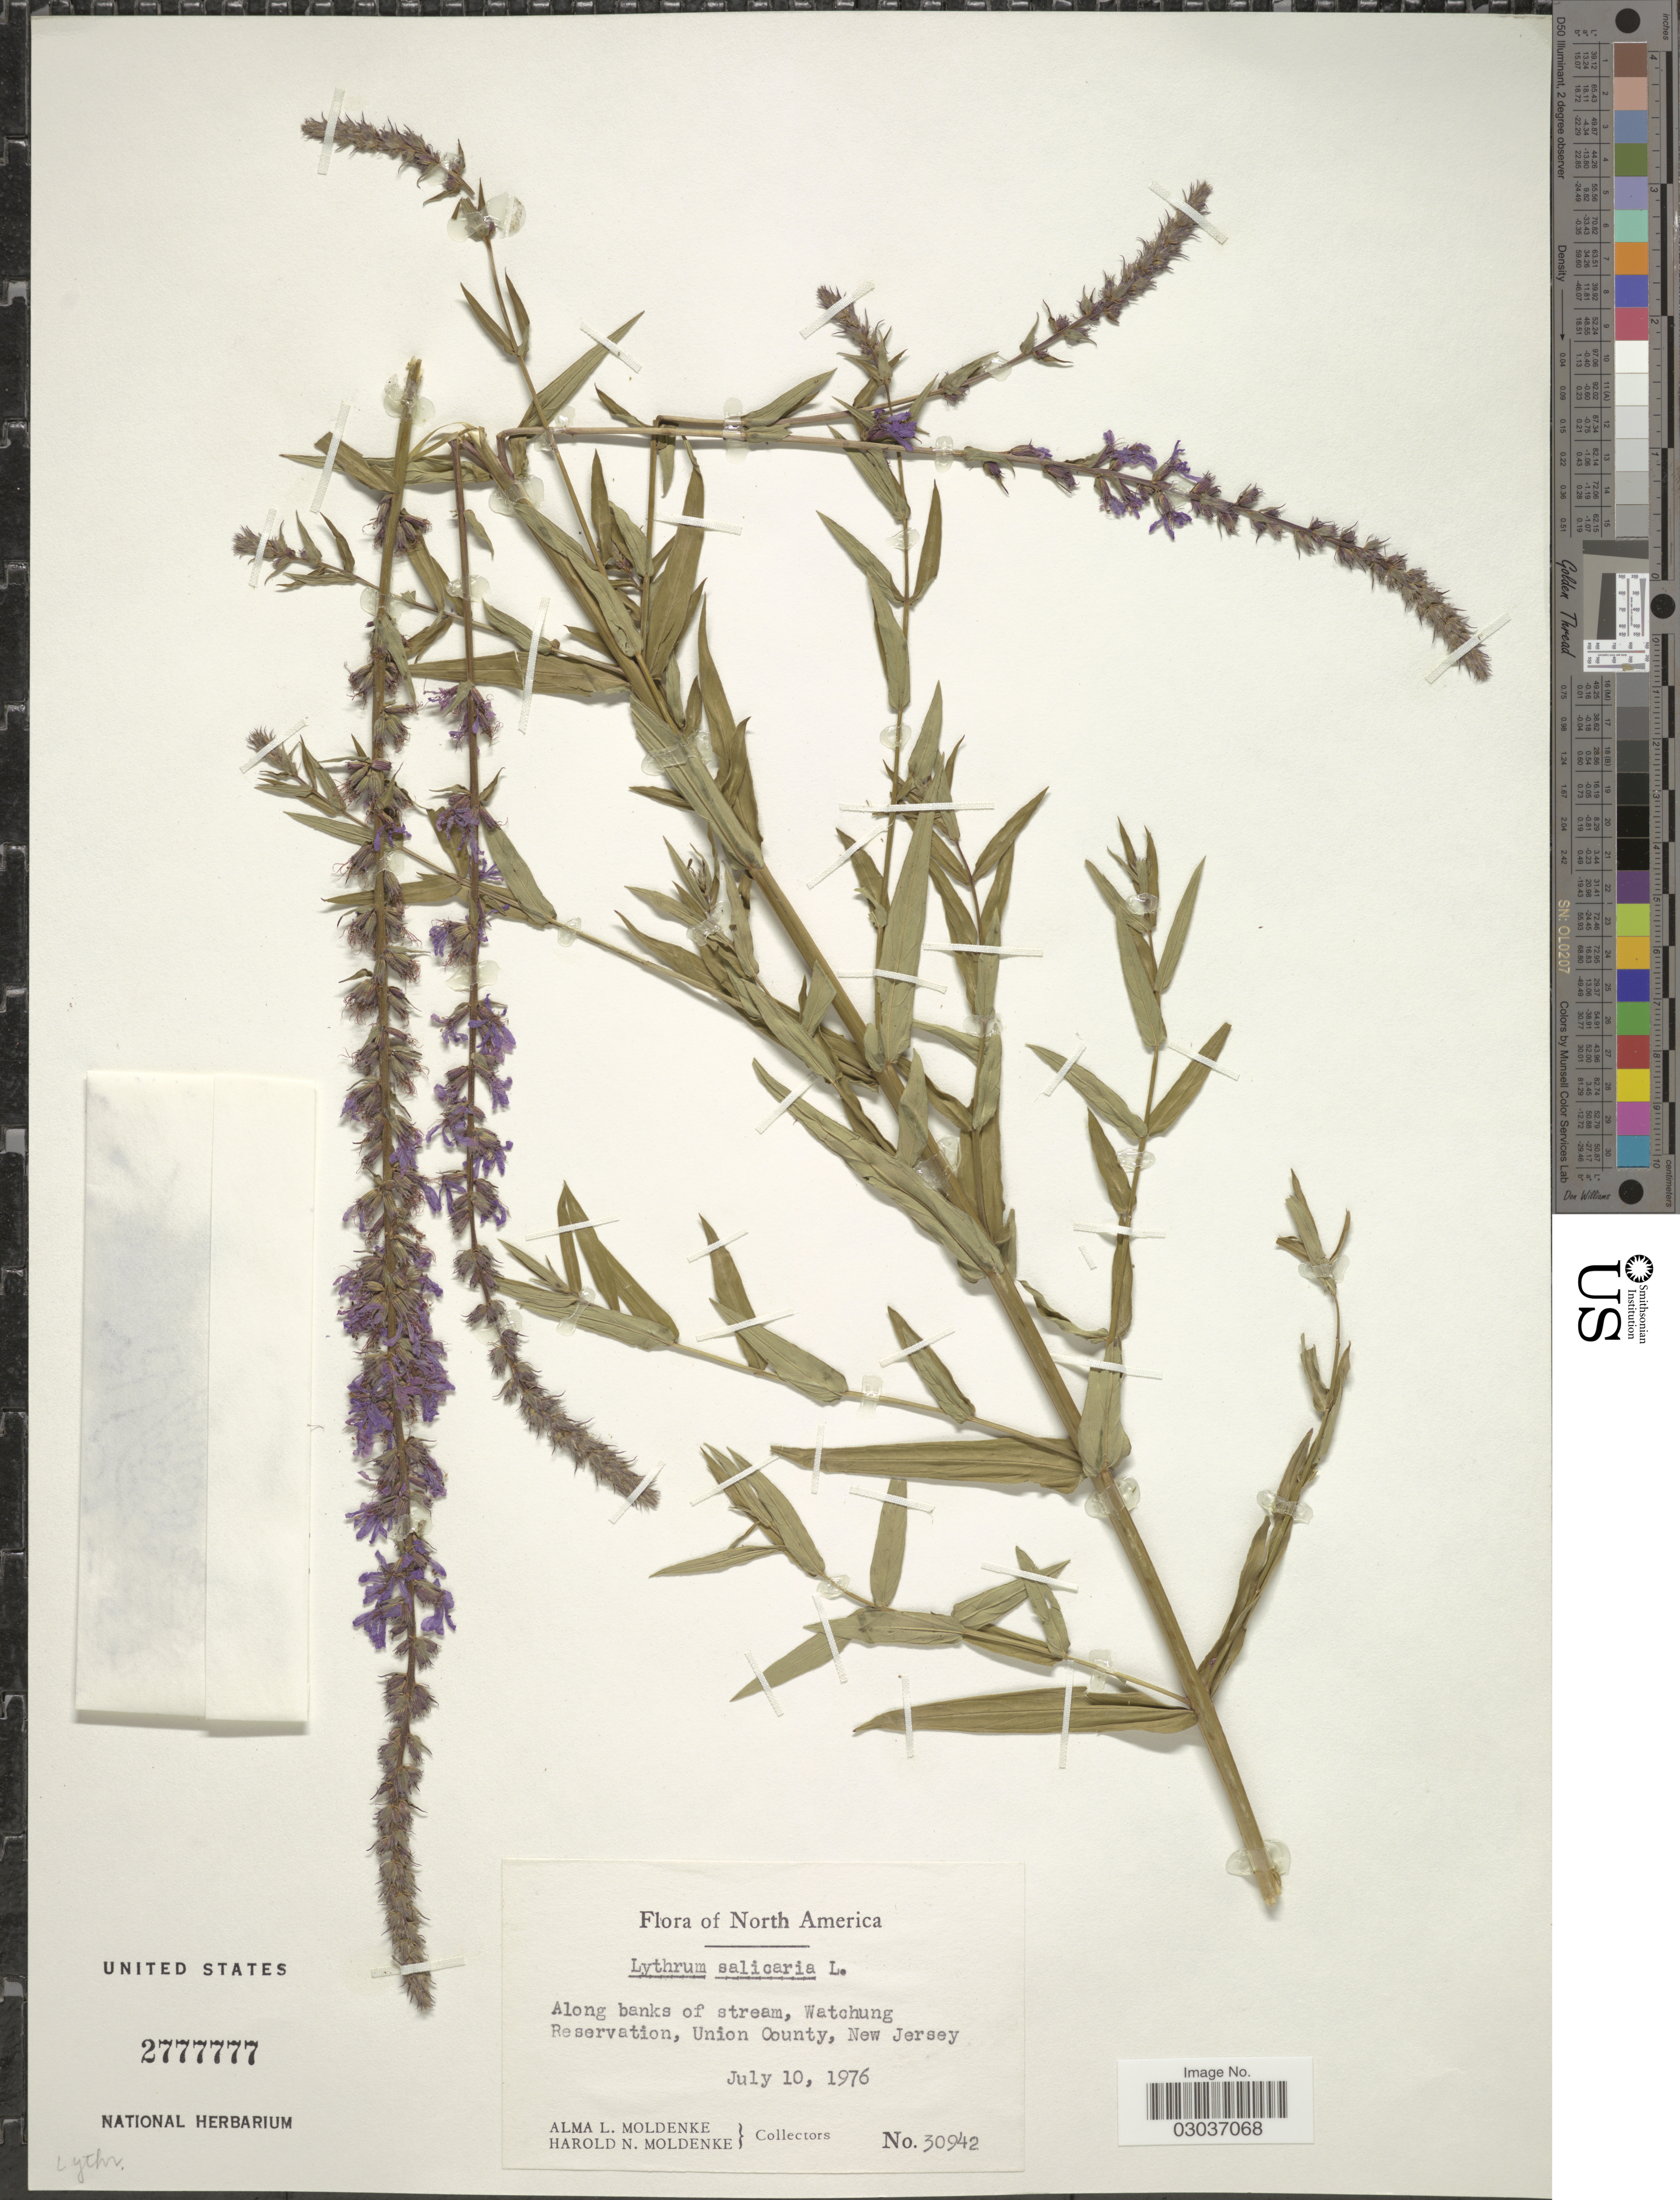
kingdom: Plantae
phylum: Tracheophyta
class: Magnoliopsida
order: Myrtales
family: Lythraceae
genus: Lythrum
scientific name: Lythrum salicaria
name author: L.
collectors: A. L. Moldenke & H. N. Moldenke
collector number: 30942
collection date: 1976-07-10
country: United States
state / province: New Jersey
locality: Along banks of stream, Watchung Reservation, Union County, New Jersey.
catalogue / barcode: US 2777777